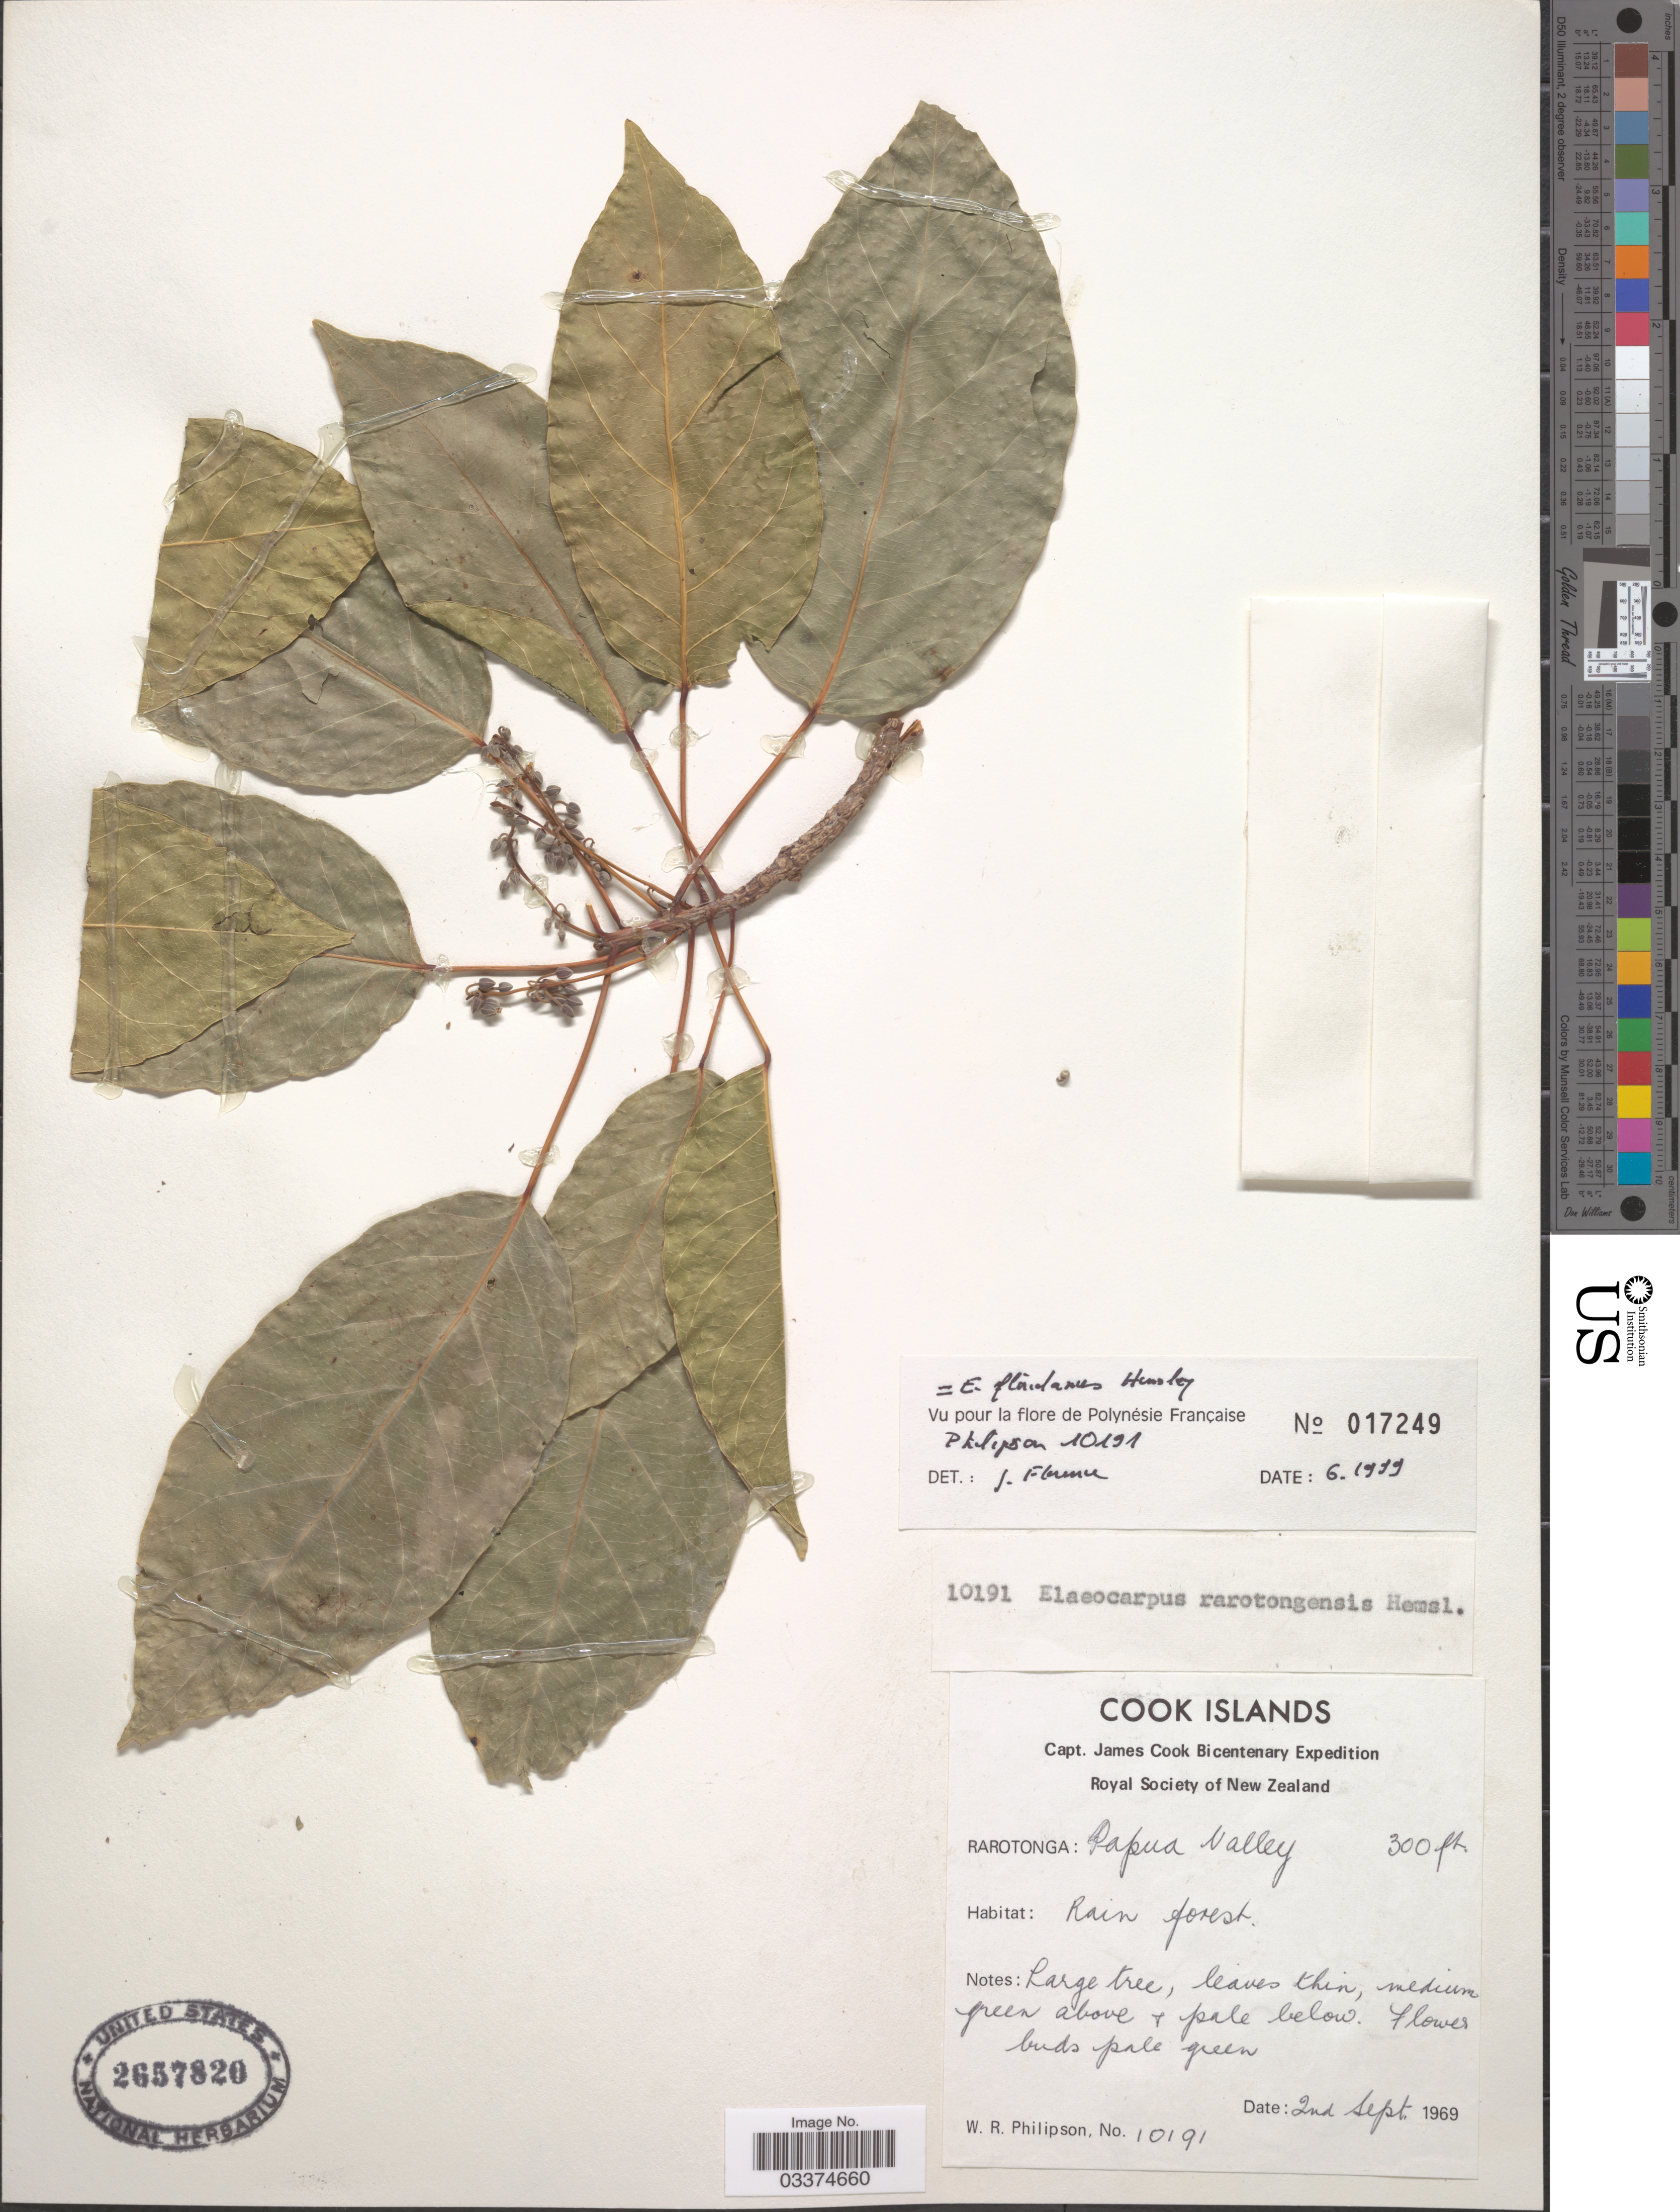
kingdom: Plantae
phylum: Tracheophyta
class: Magnoliopsida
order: Oxalidales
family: Elaeocarpaceae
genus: Elaeocarpus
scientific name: Elaeocarpus rarotongensis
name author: Hemsl.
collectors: W. R. Philipson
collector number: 10191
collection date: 1969-09-02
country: Cook Islands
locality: Rarotonga: Papua Valley.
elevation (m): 91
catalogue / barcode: US 2657820